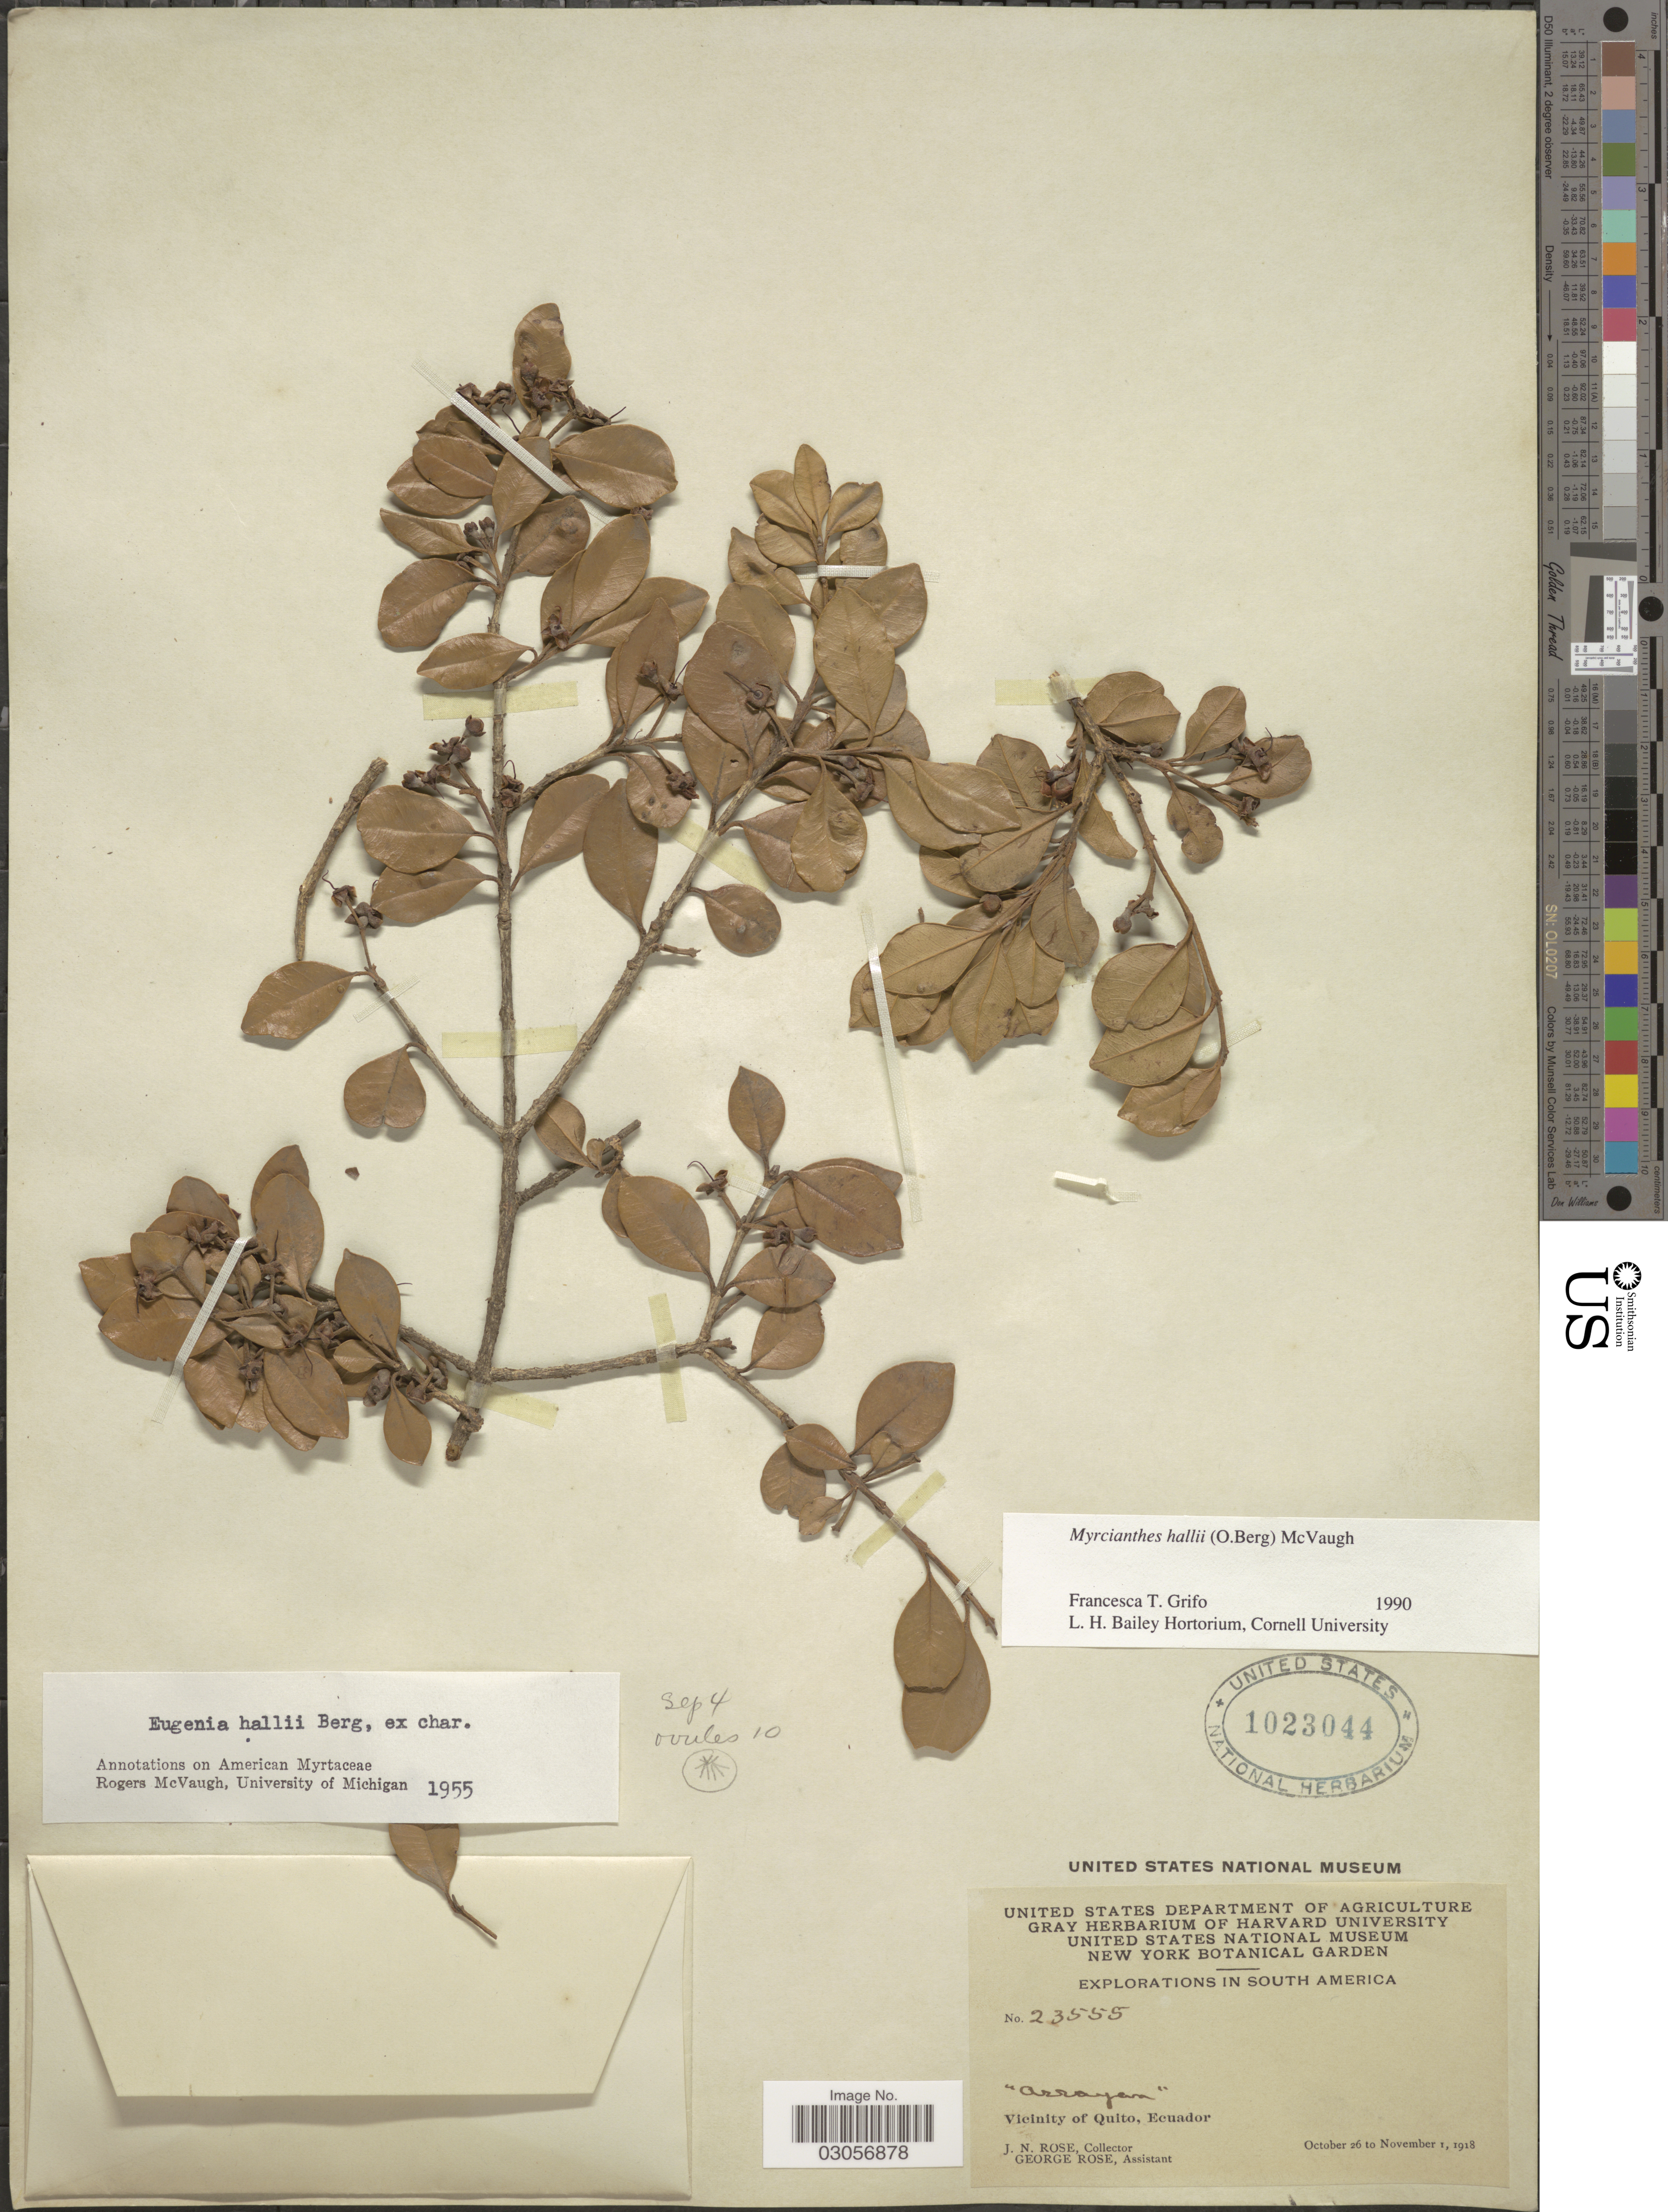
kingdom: Plantae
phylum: Tracheophyta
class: Magnoliopsida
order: Myrtales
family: Myrtaceae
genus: Myrcianthes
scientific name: Myrcianthes hallii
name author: (O. Berg) McVaugh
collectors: J. N. Rose & G. Rose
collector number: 23555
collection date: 1918-10-26/1918-11-01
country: Ecuador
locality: Vicinity of Quito.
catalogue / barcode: US 1023044